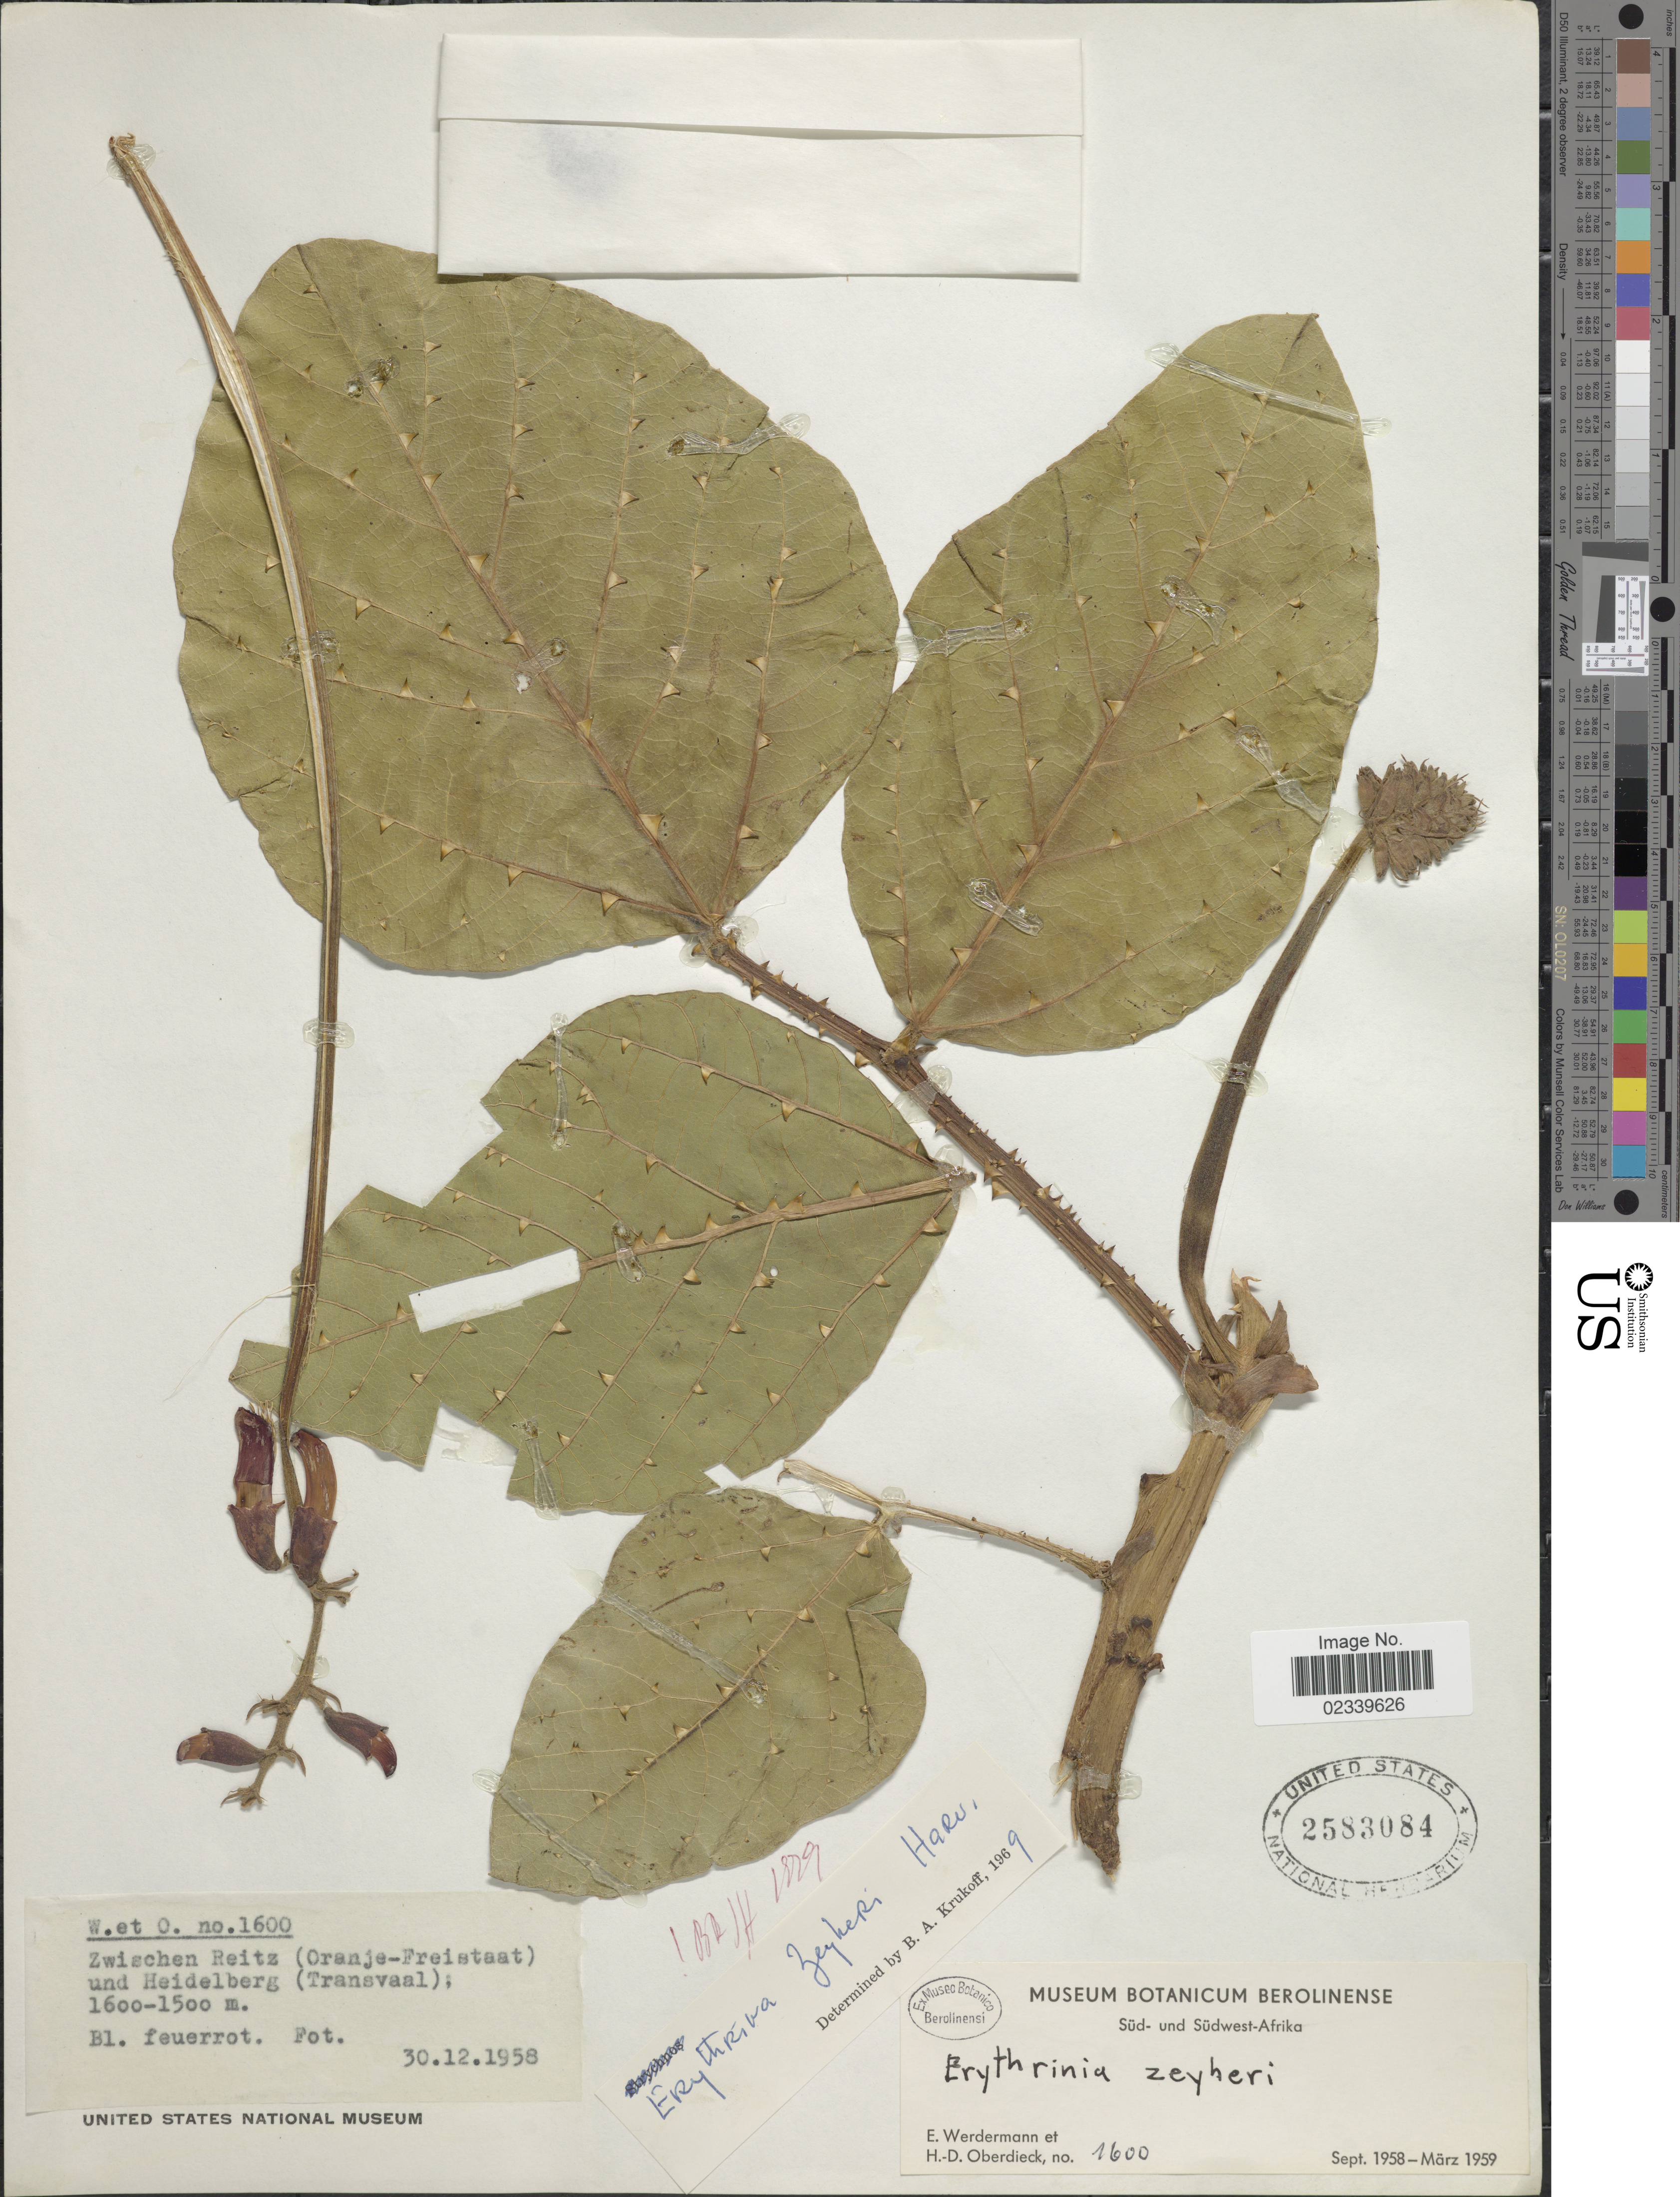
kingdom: Plantae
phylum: Tracheophyta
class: Magnoliopsida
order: Fabales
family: Fabaceae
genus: Erythrina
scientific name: Erythrina zeyheri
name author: Harv.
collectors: E. Werdermann & H. Oberdieck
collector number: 1600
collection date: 1958-12-30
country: South Africa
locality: Sud-und Sudwest-Afrika, Zwischen Reitz (Oranje-Freistaat) und Heidelberg (Transvaal)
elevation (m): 1500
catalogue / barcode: US 2583084